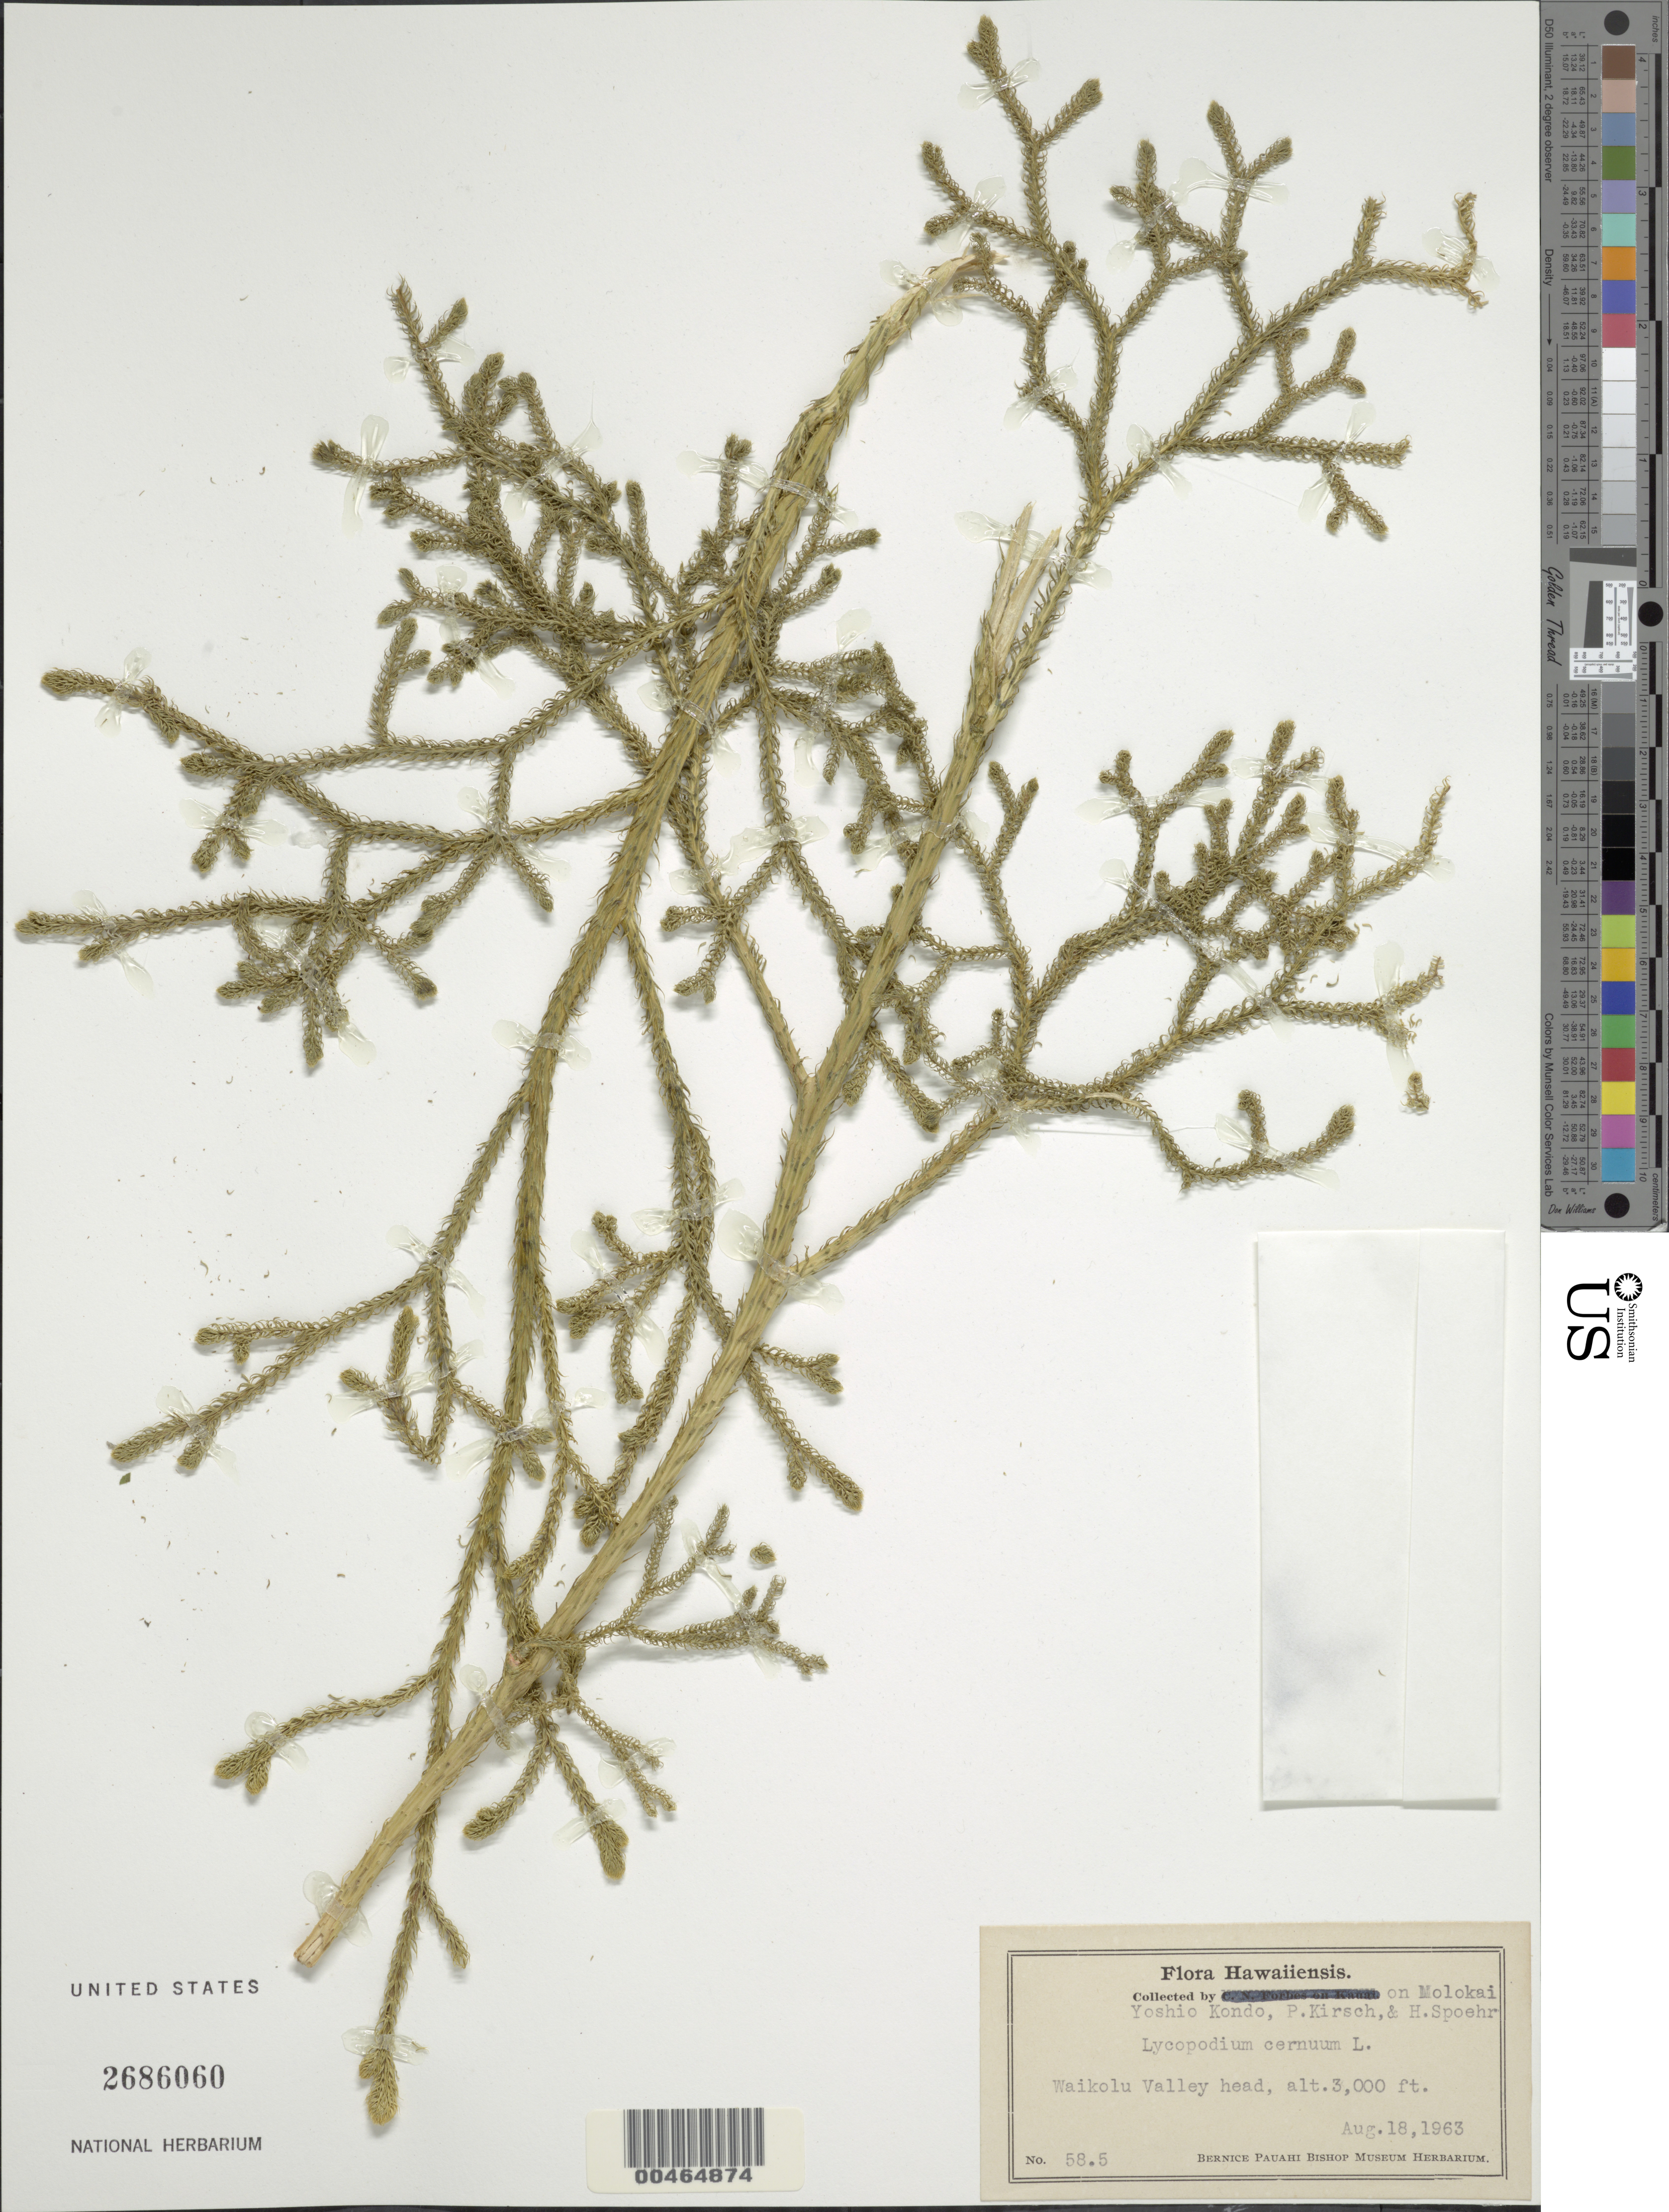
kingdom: Plantae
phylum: Tracheophyta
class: Lycopodiopsida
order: Lycopodiales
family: Lycopodiaceae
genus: Palhinhaea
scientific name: Palhinhaea cernua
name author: (L.) Vasc. & Franco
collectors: Y. Kondo, P. Kirsch & H. Spoehr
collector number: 58.5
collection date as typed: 18 Aug 1963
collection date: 1963-08-18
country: United States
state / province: Hawaii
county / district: Maui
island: Moloka'i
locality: Waikolu Valley head, Molokai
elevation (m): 914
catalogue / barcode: US 2686060